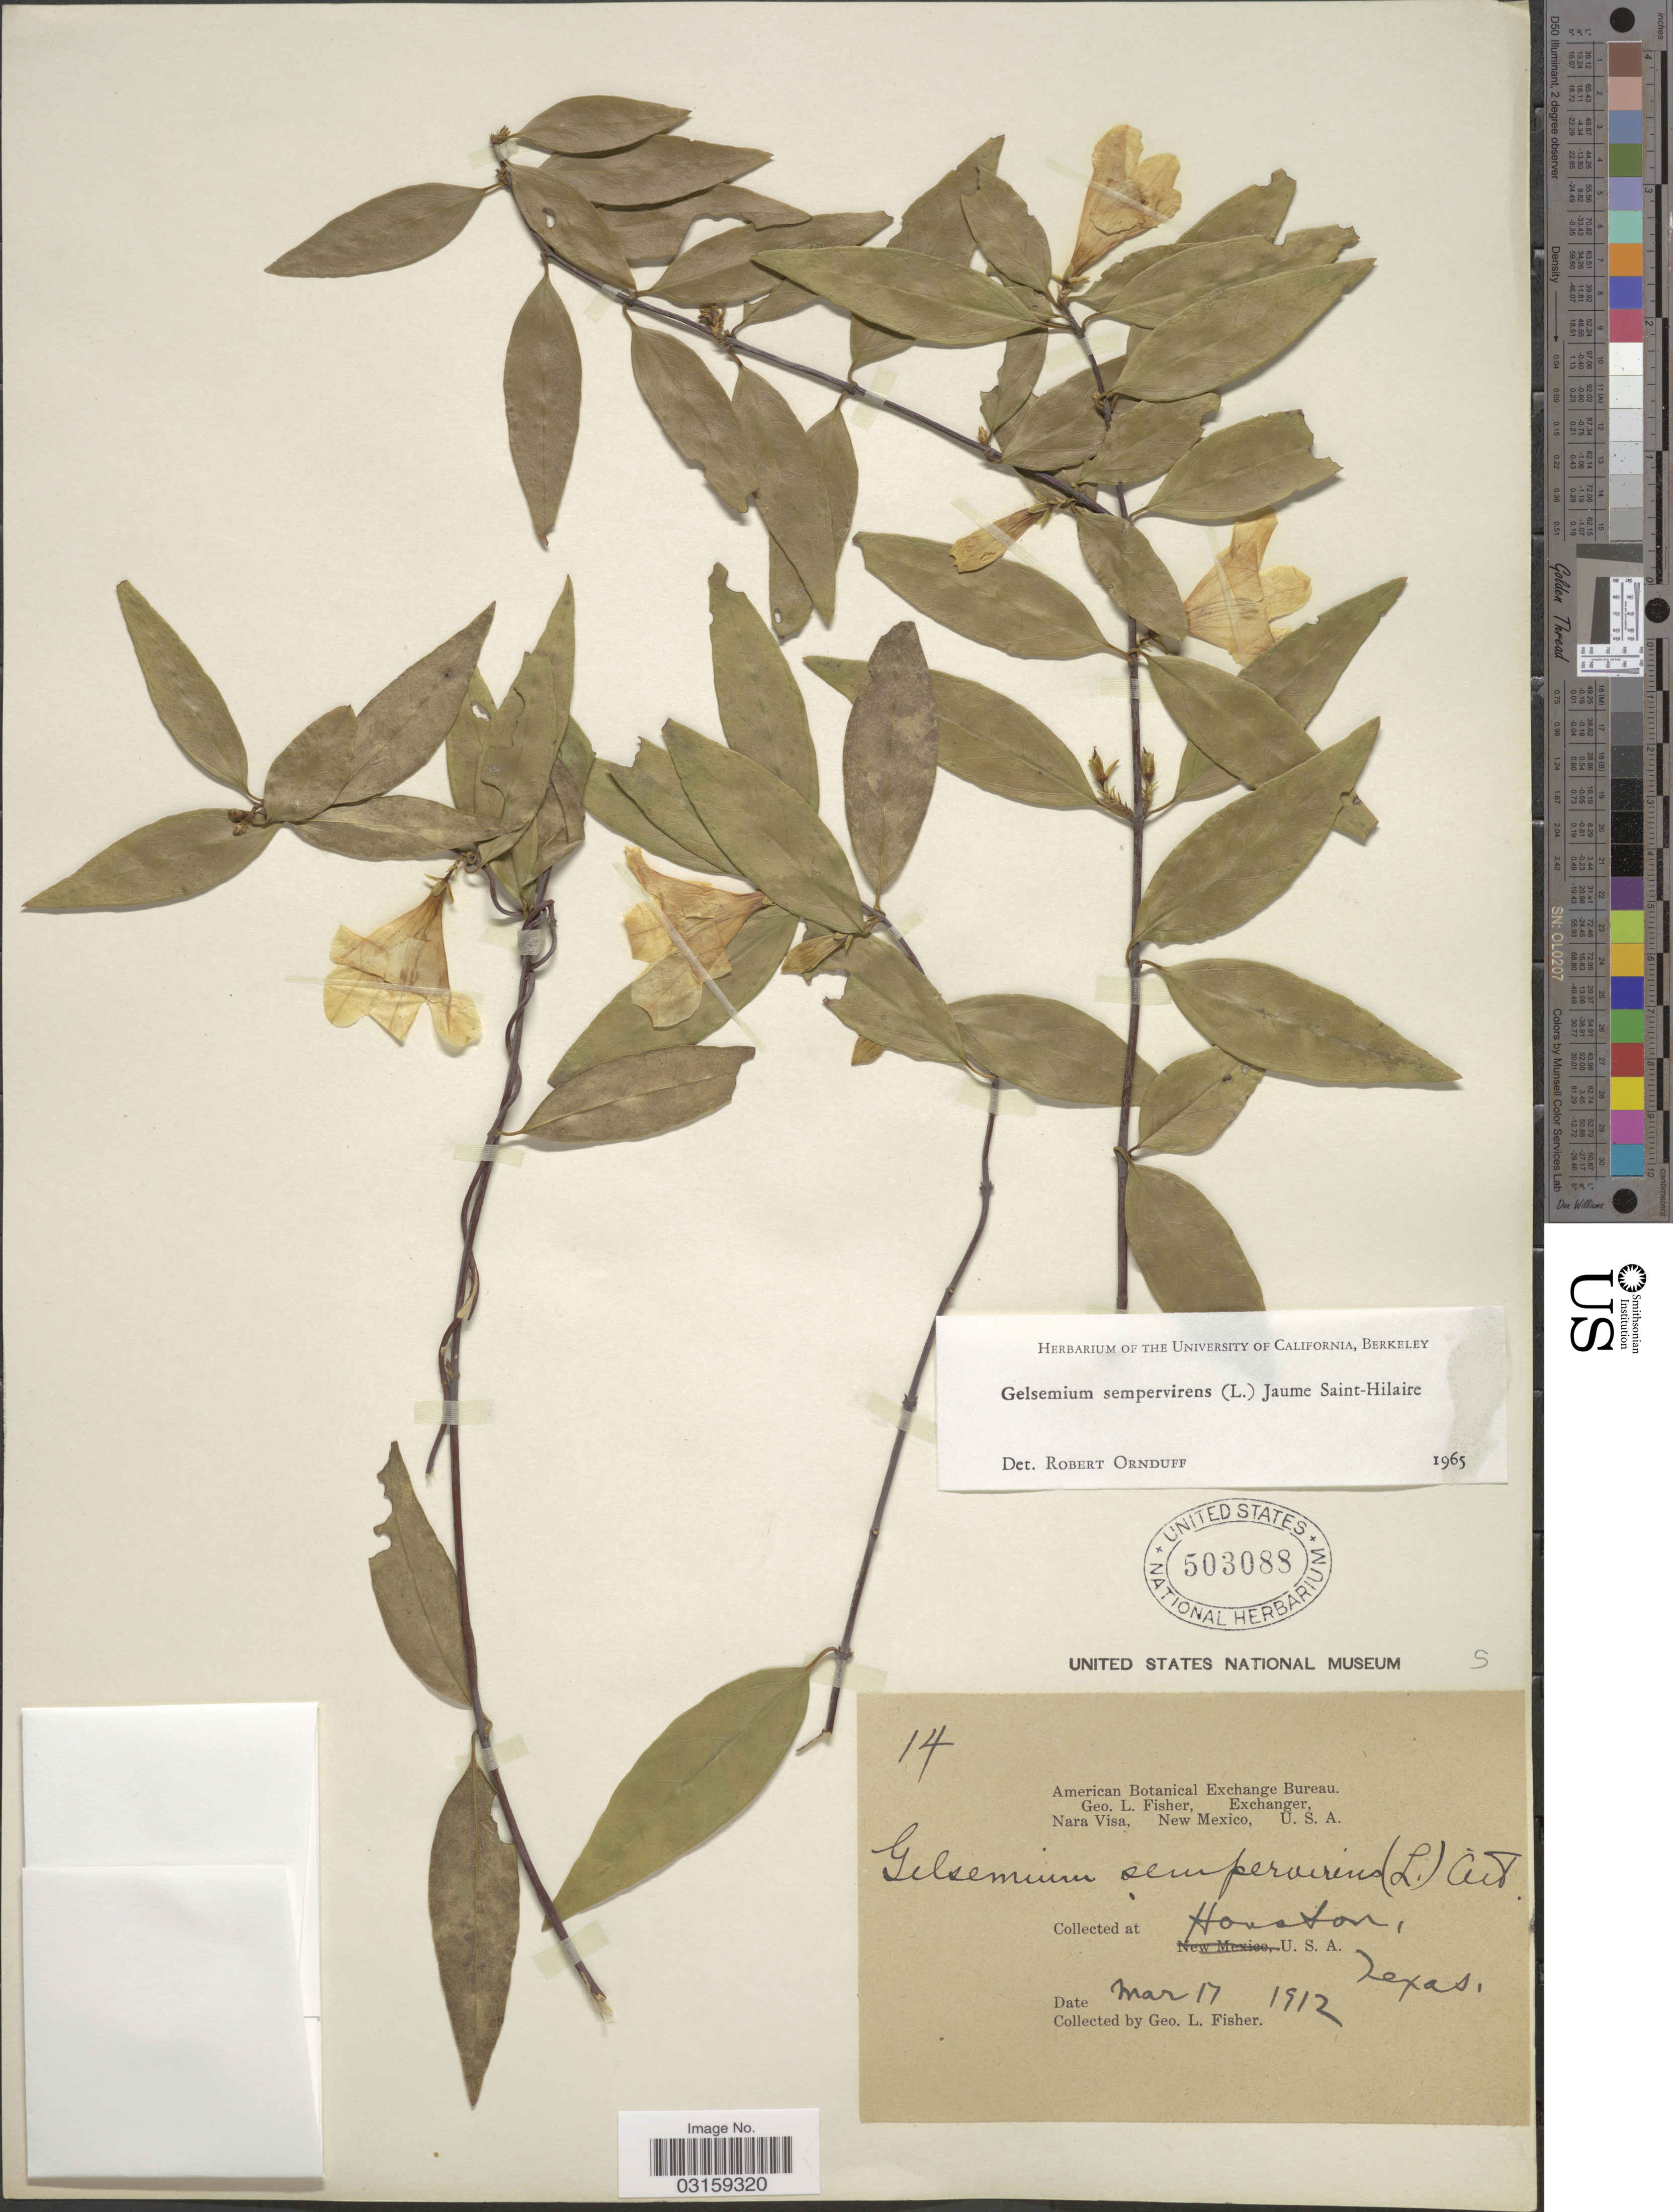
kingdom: Plantae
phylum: Tracheophyta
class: Magnoliopsida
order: Gentianales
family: Gelsemiaceae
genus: Gelsemium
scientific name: Gelsemium sempervirens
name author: (L.) J. St.-Hil.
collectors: G. L. Fisher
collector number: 14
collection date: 1912-03-17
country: United States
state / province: Texas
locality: Houston, U.S.A.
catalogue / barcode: US 503088